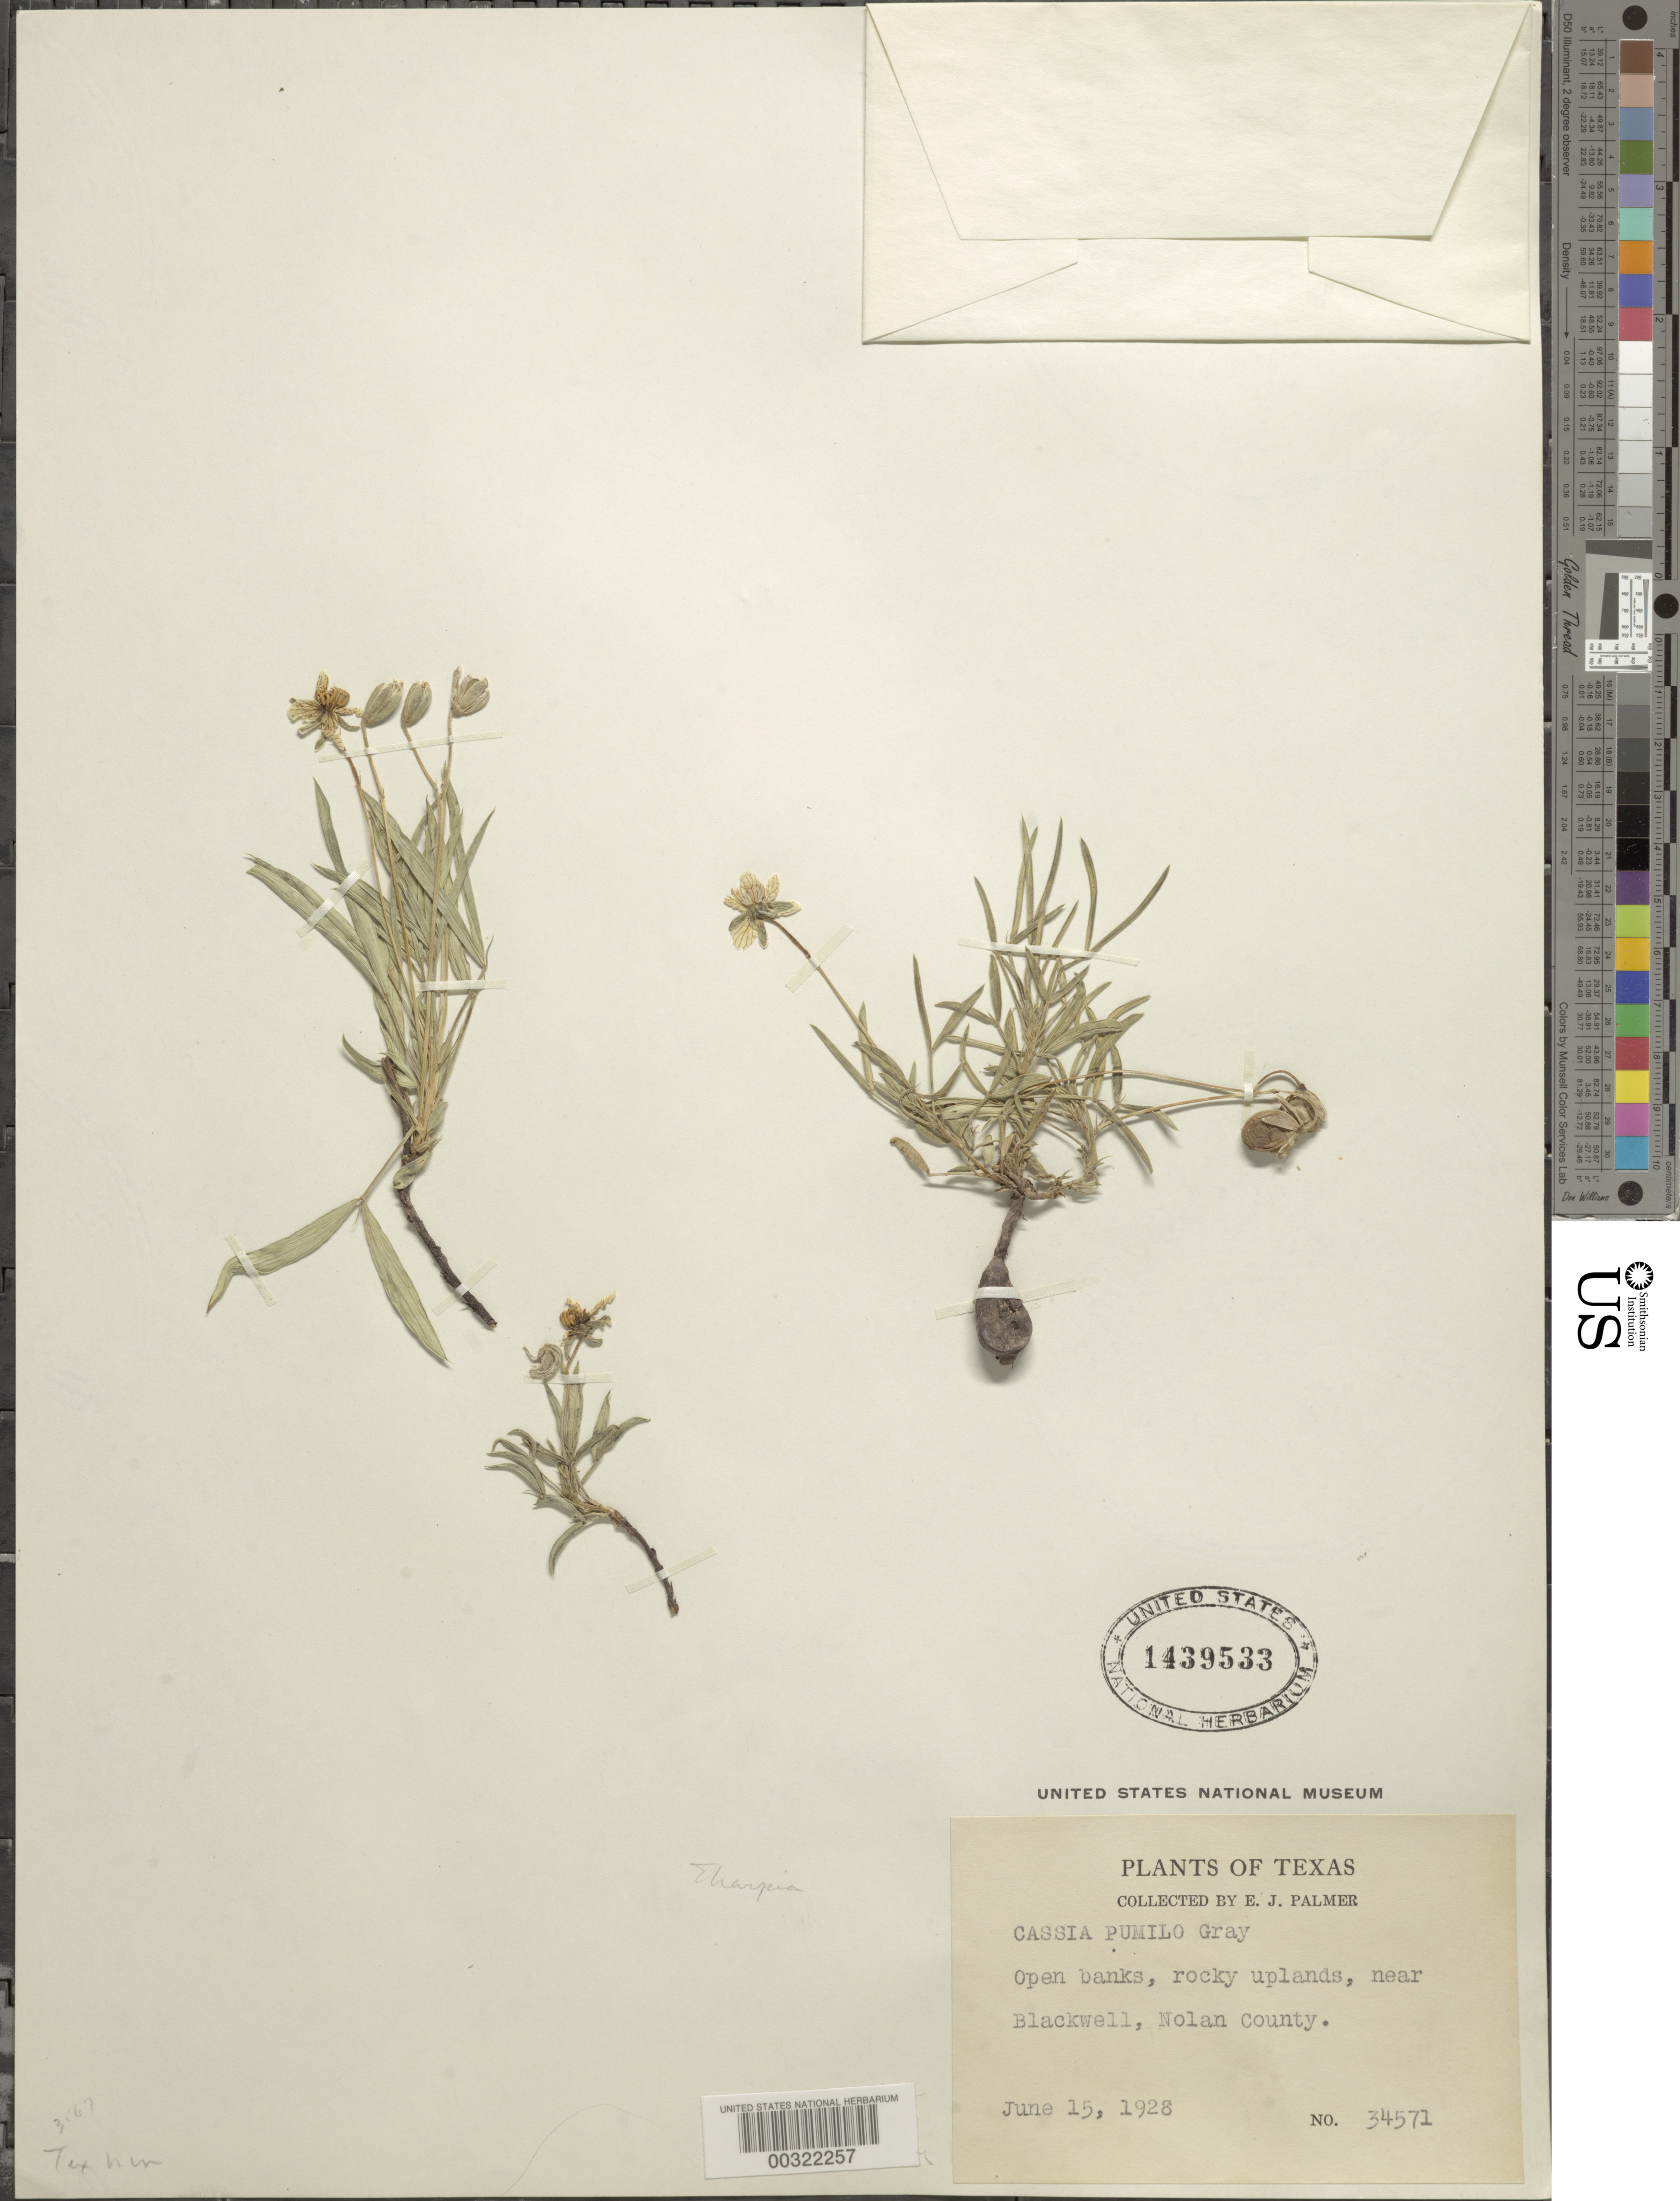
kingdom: Plantae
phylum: Tracheophyta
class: Magnoliopsida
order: Fabales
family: Fabaceae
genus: Senna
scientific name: Senna pumilio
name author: (A. Gray) H.S. Irwin & Barneby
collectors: E. J. Palmer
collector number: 34571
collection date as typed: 15 Jun 1928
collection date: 1928-06-15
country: United States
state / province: Texas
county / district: Nolan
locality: Near blackwell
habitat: Open banks, rocky uplands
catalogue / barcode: US 1439533